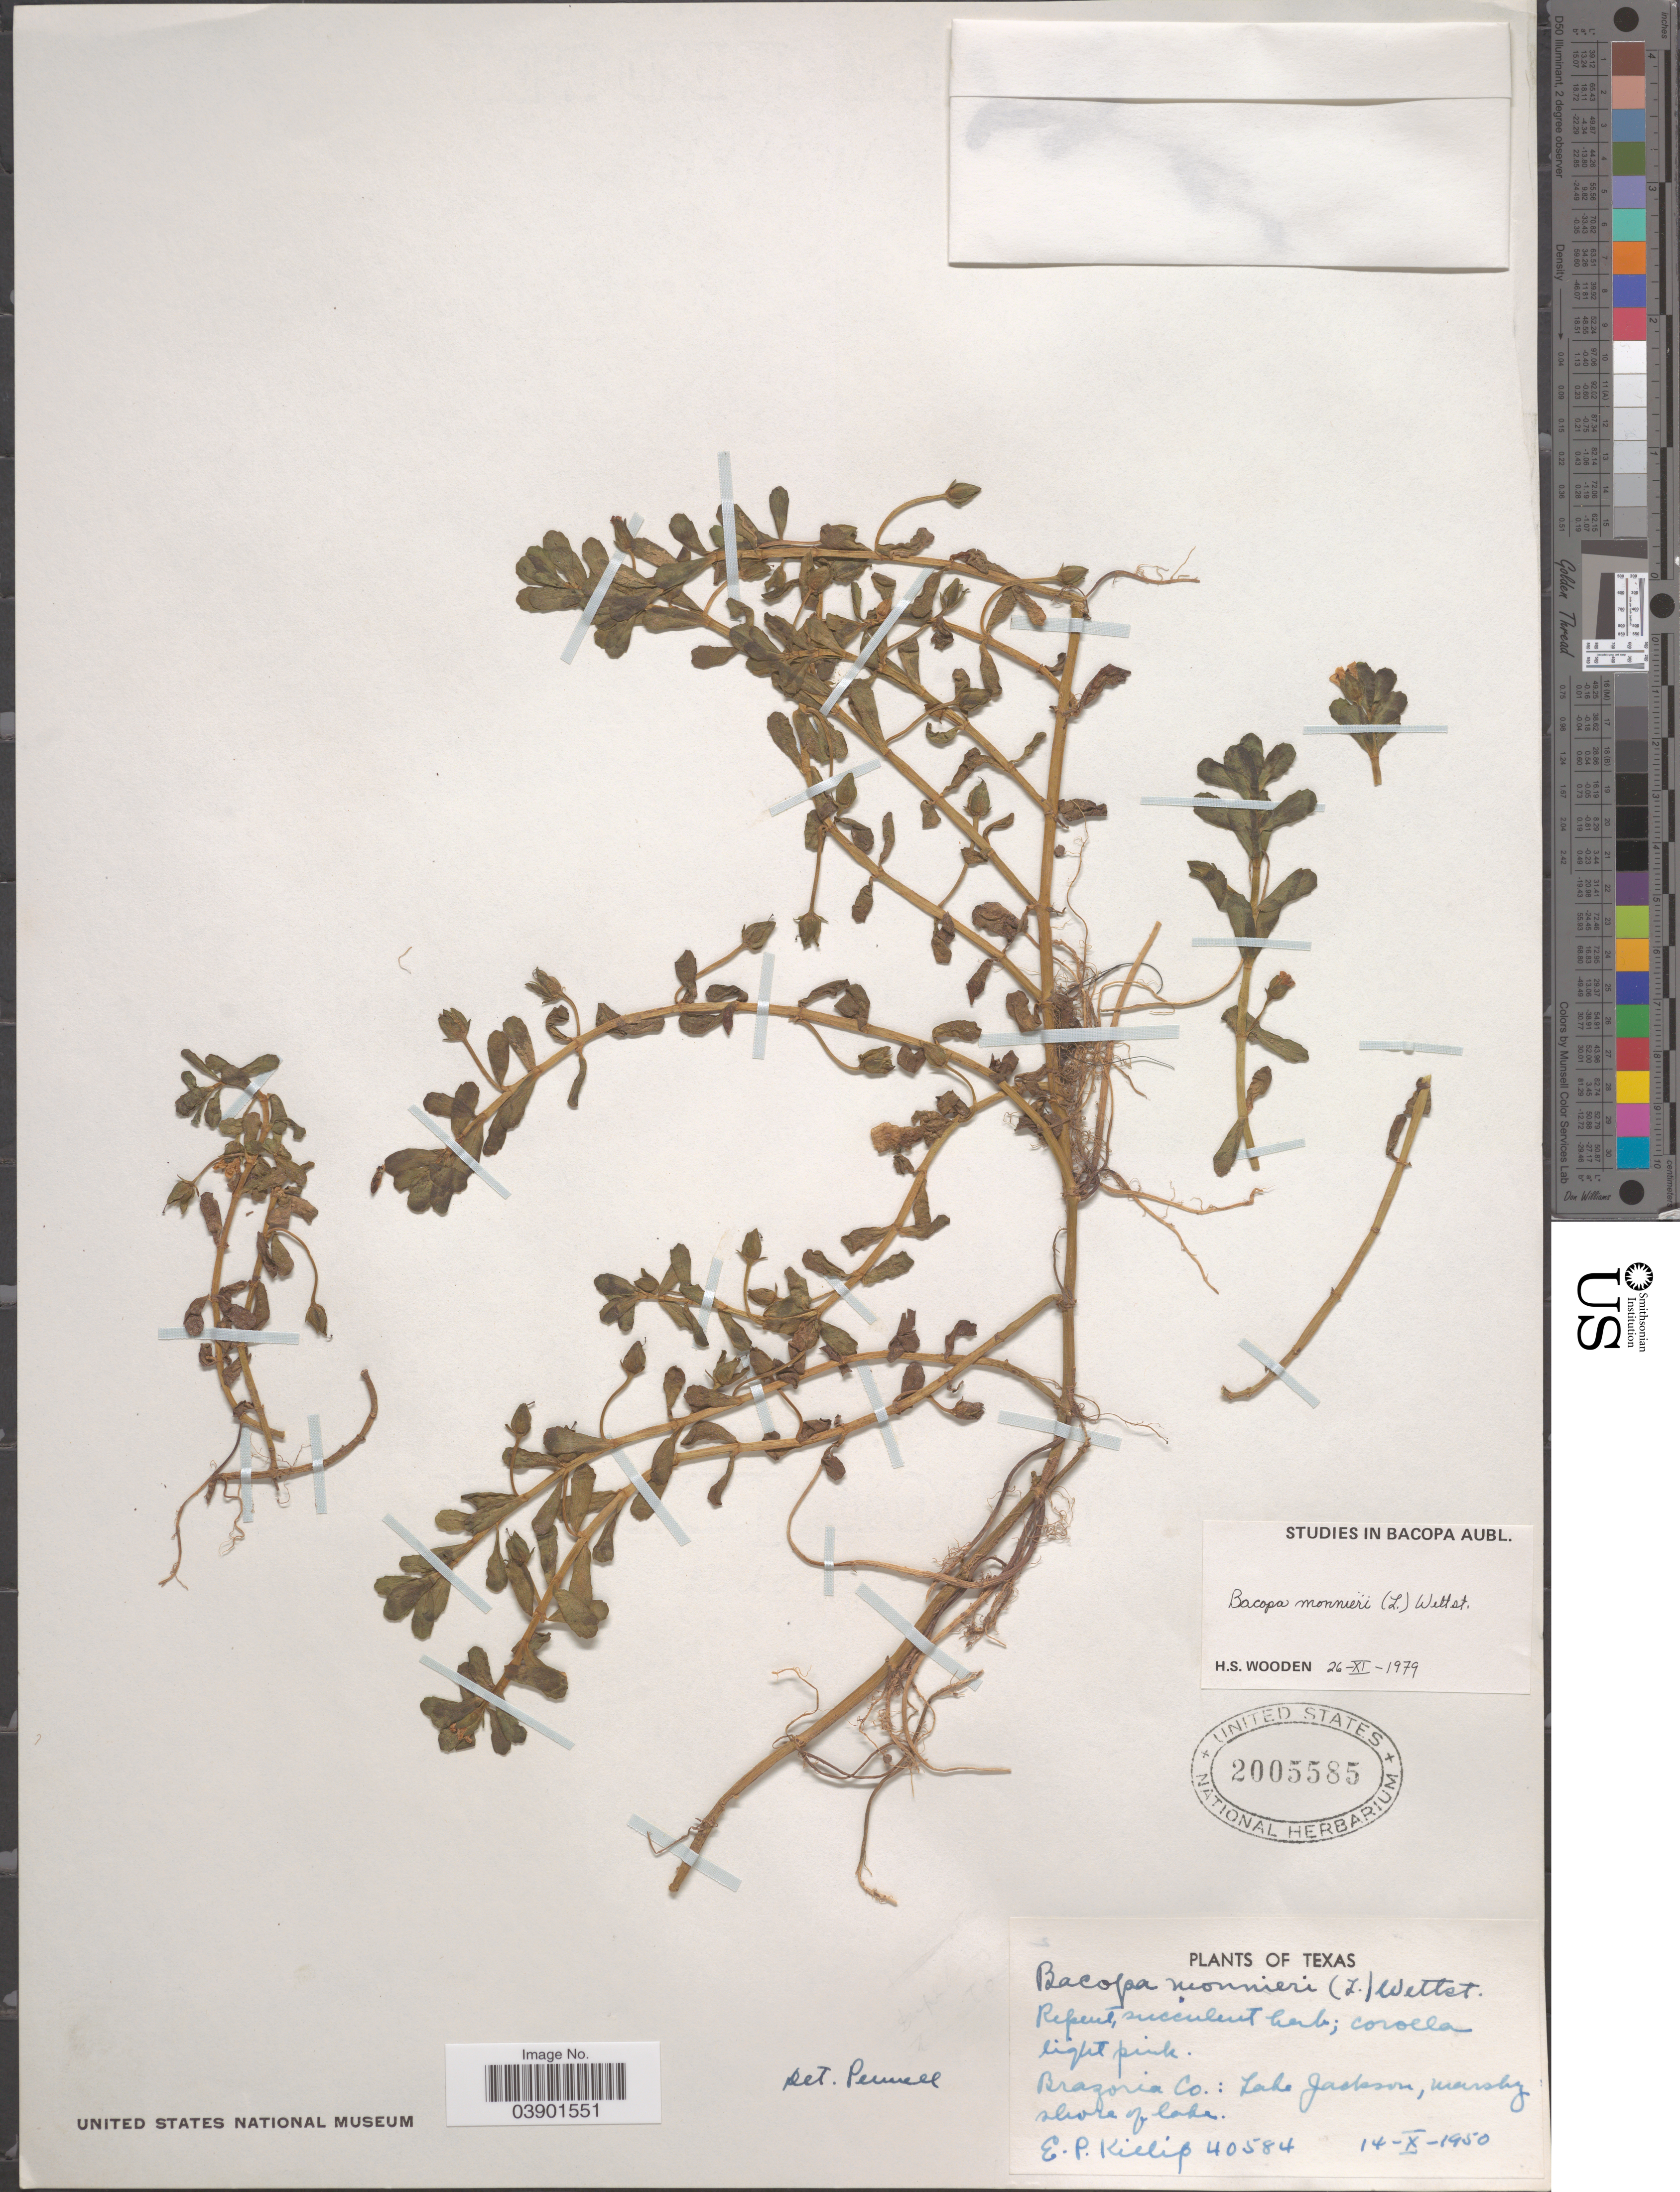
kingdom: Plantae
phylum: Tracheophyta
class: Magnoliopsida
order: Lamiales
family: Plantaginaceae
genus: Bacopa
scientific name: Bacopa monnieri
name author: (L.) Pennell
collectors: E. P. Killip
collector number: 40584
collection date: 1950-10-14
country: United States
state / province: Texas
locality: Brazoria Co.: Lake Jackson.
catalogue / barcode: US 2005585